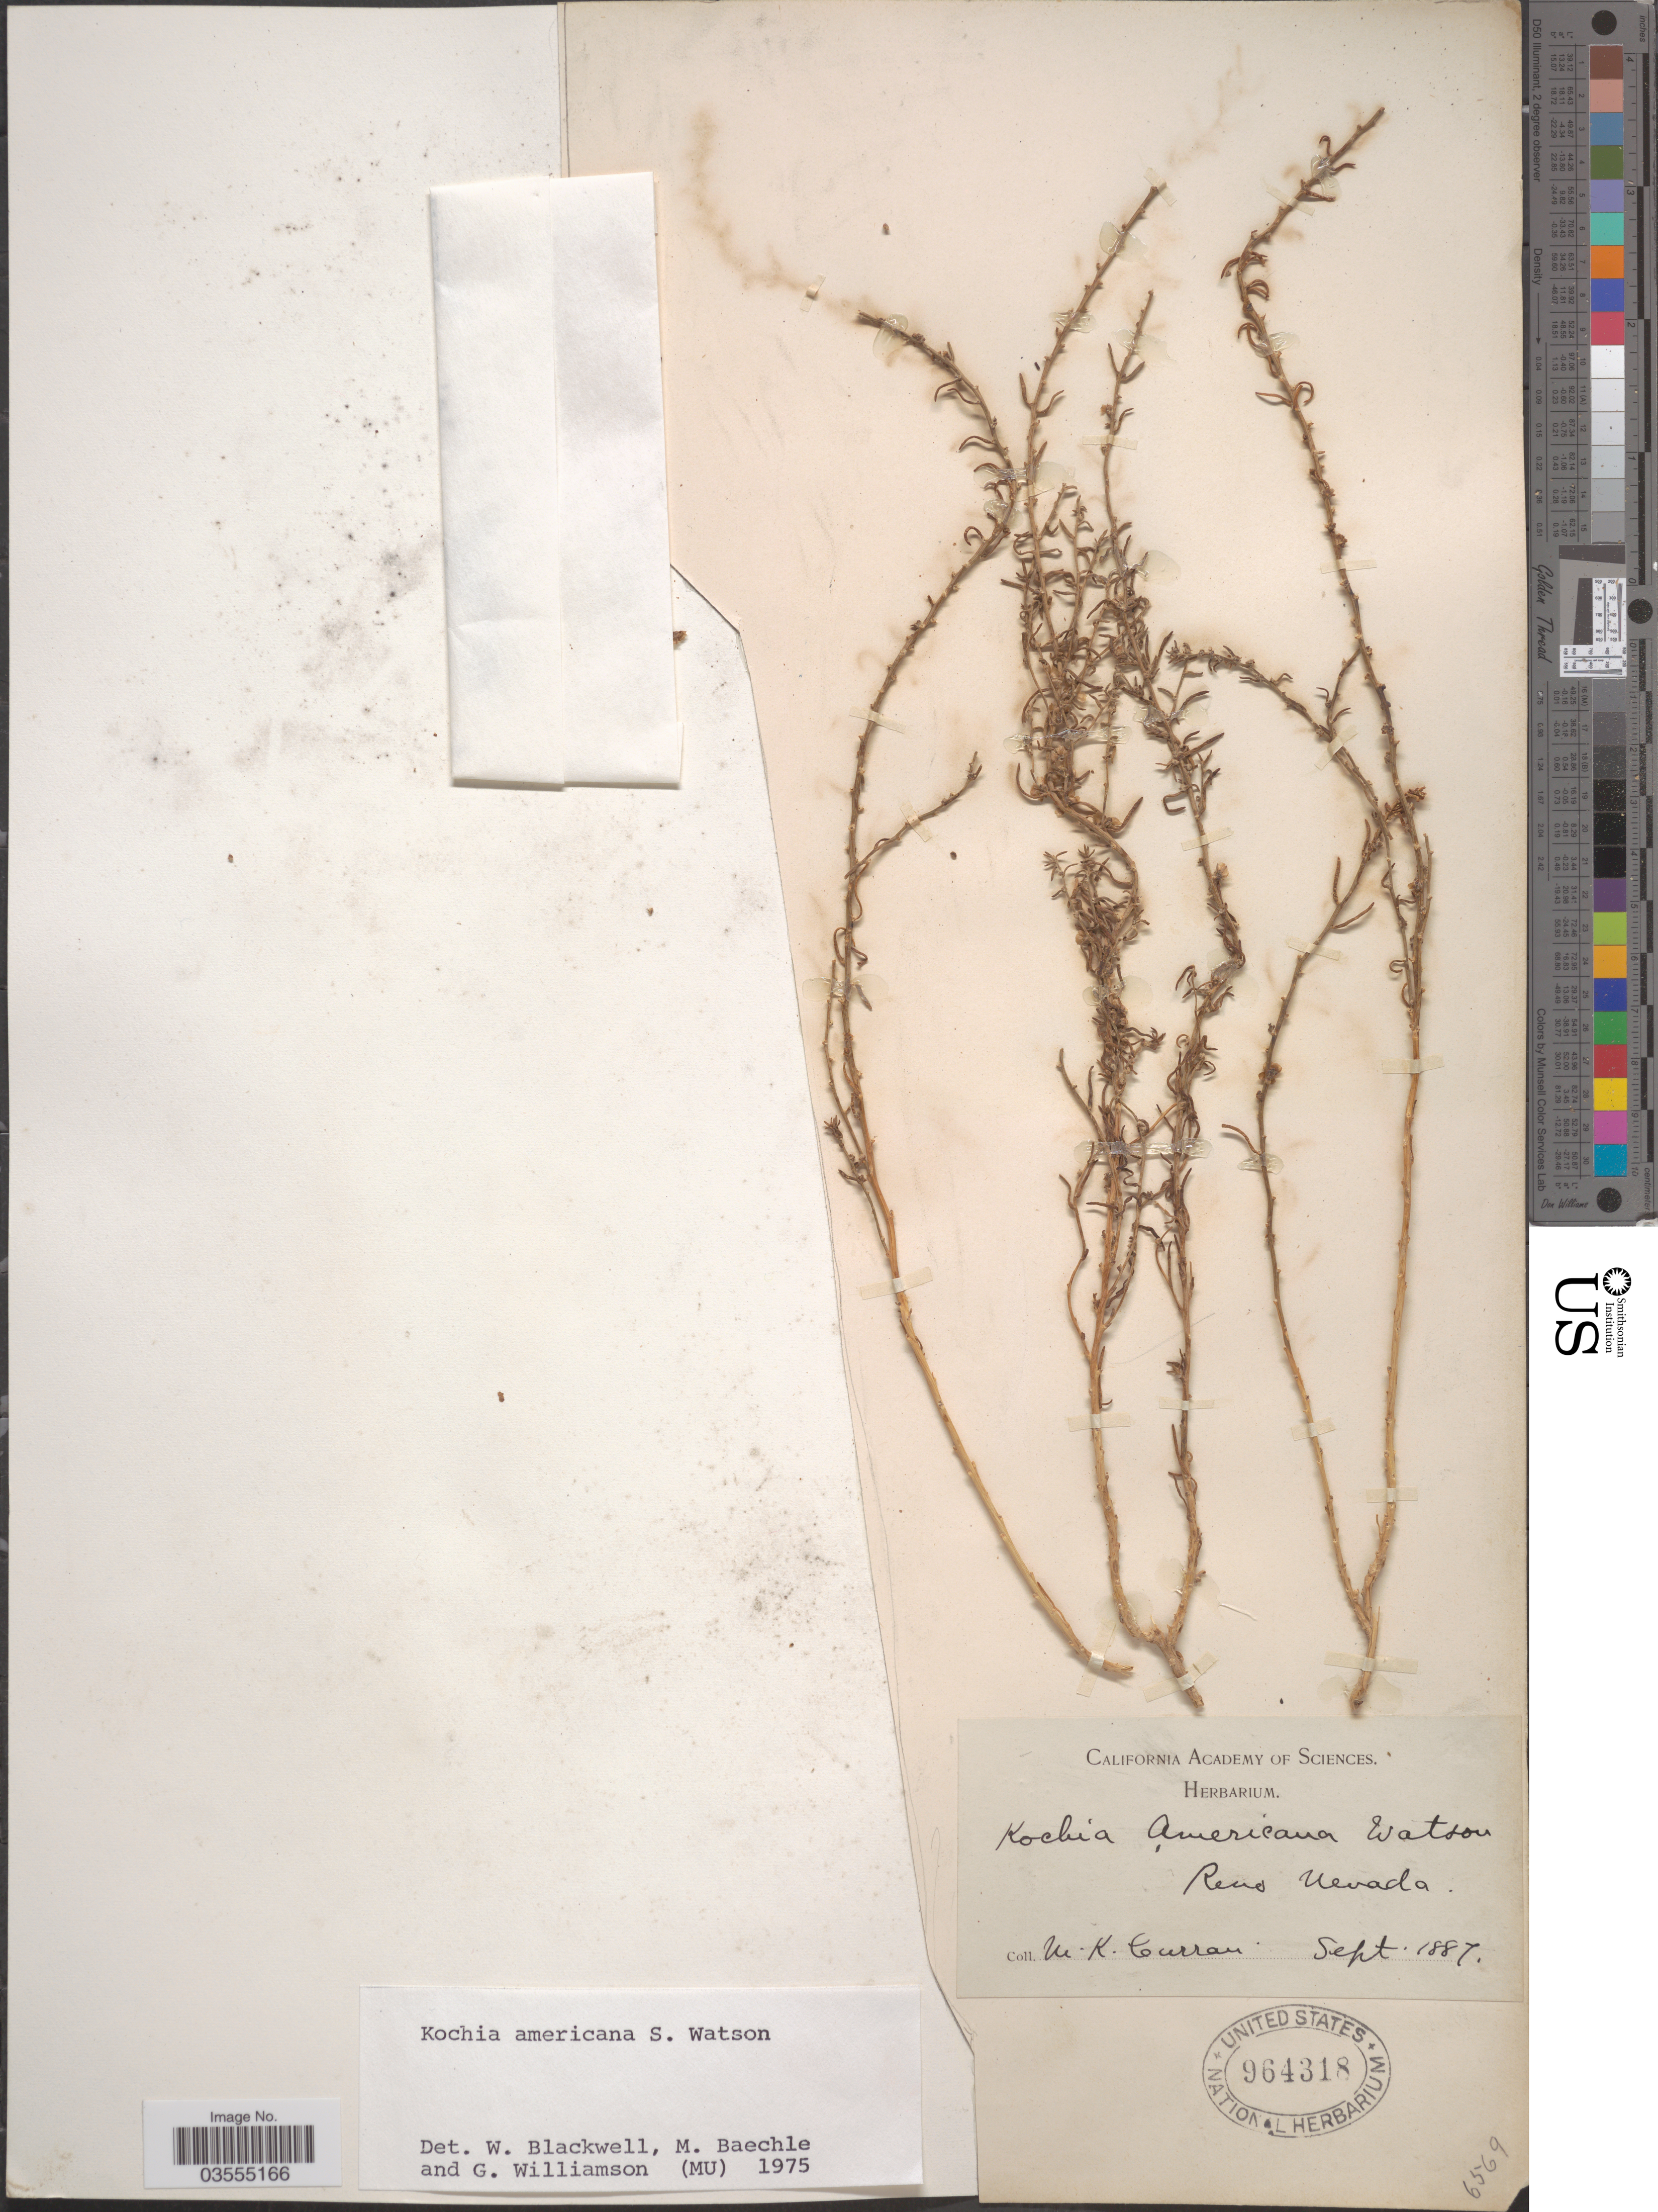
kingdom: Plantae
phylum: Tracheophyta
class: Magnoliopsida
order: Caryophyllales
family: Amaranthaceae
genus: Neokochia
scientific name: Neokochia americana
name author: (S. Watson) G.L. Chu & S.C. Sand.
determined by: U.S. National Herbarium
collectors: M. K. Curran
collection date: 1887-09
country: United States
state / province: Nevada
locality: Reno.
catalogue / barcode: US 964318